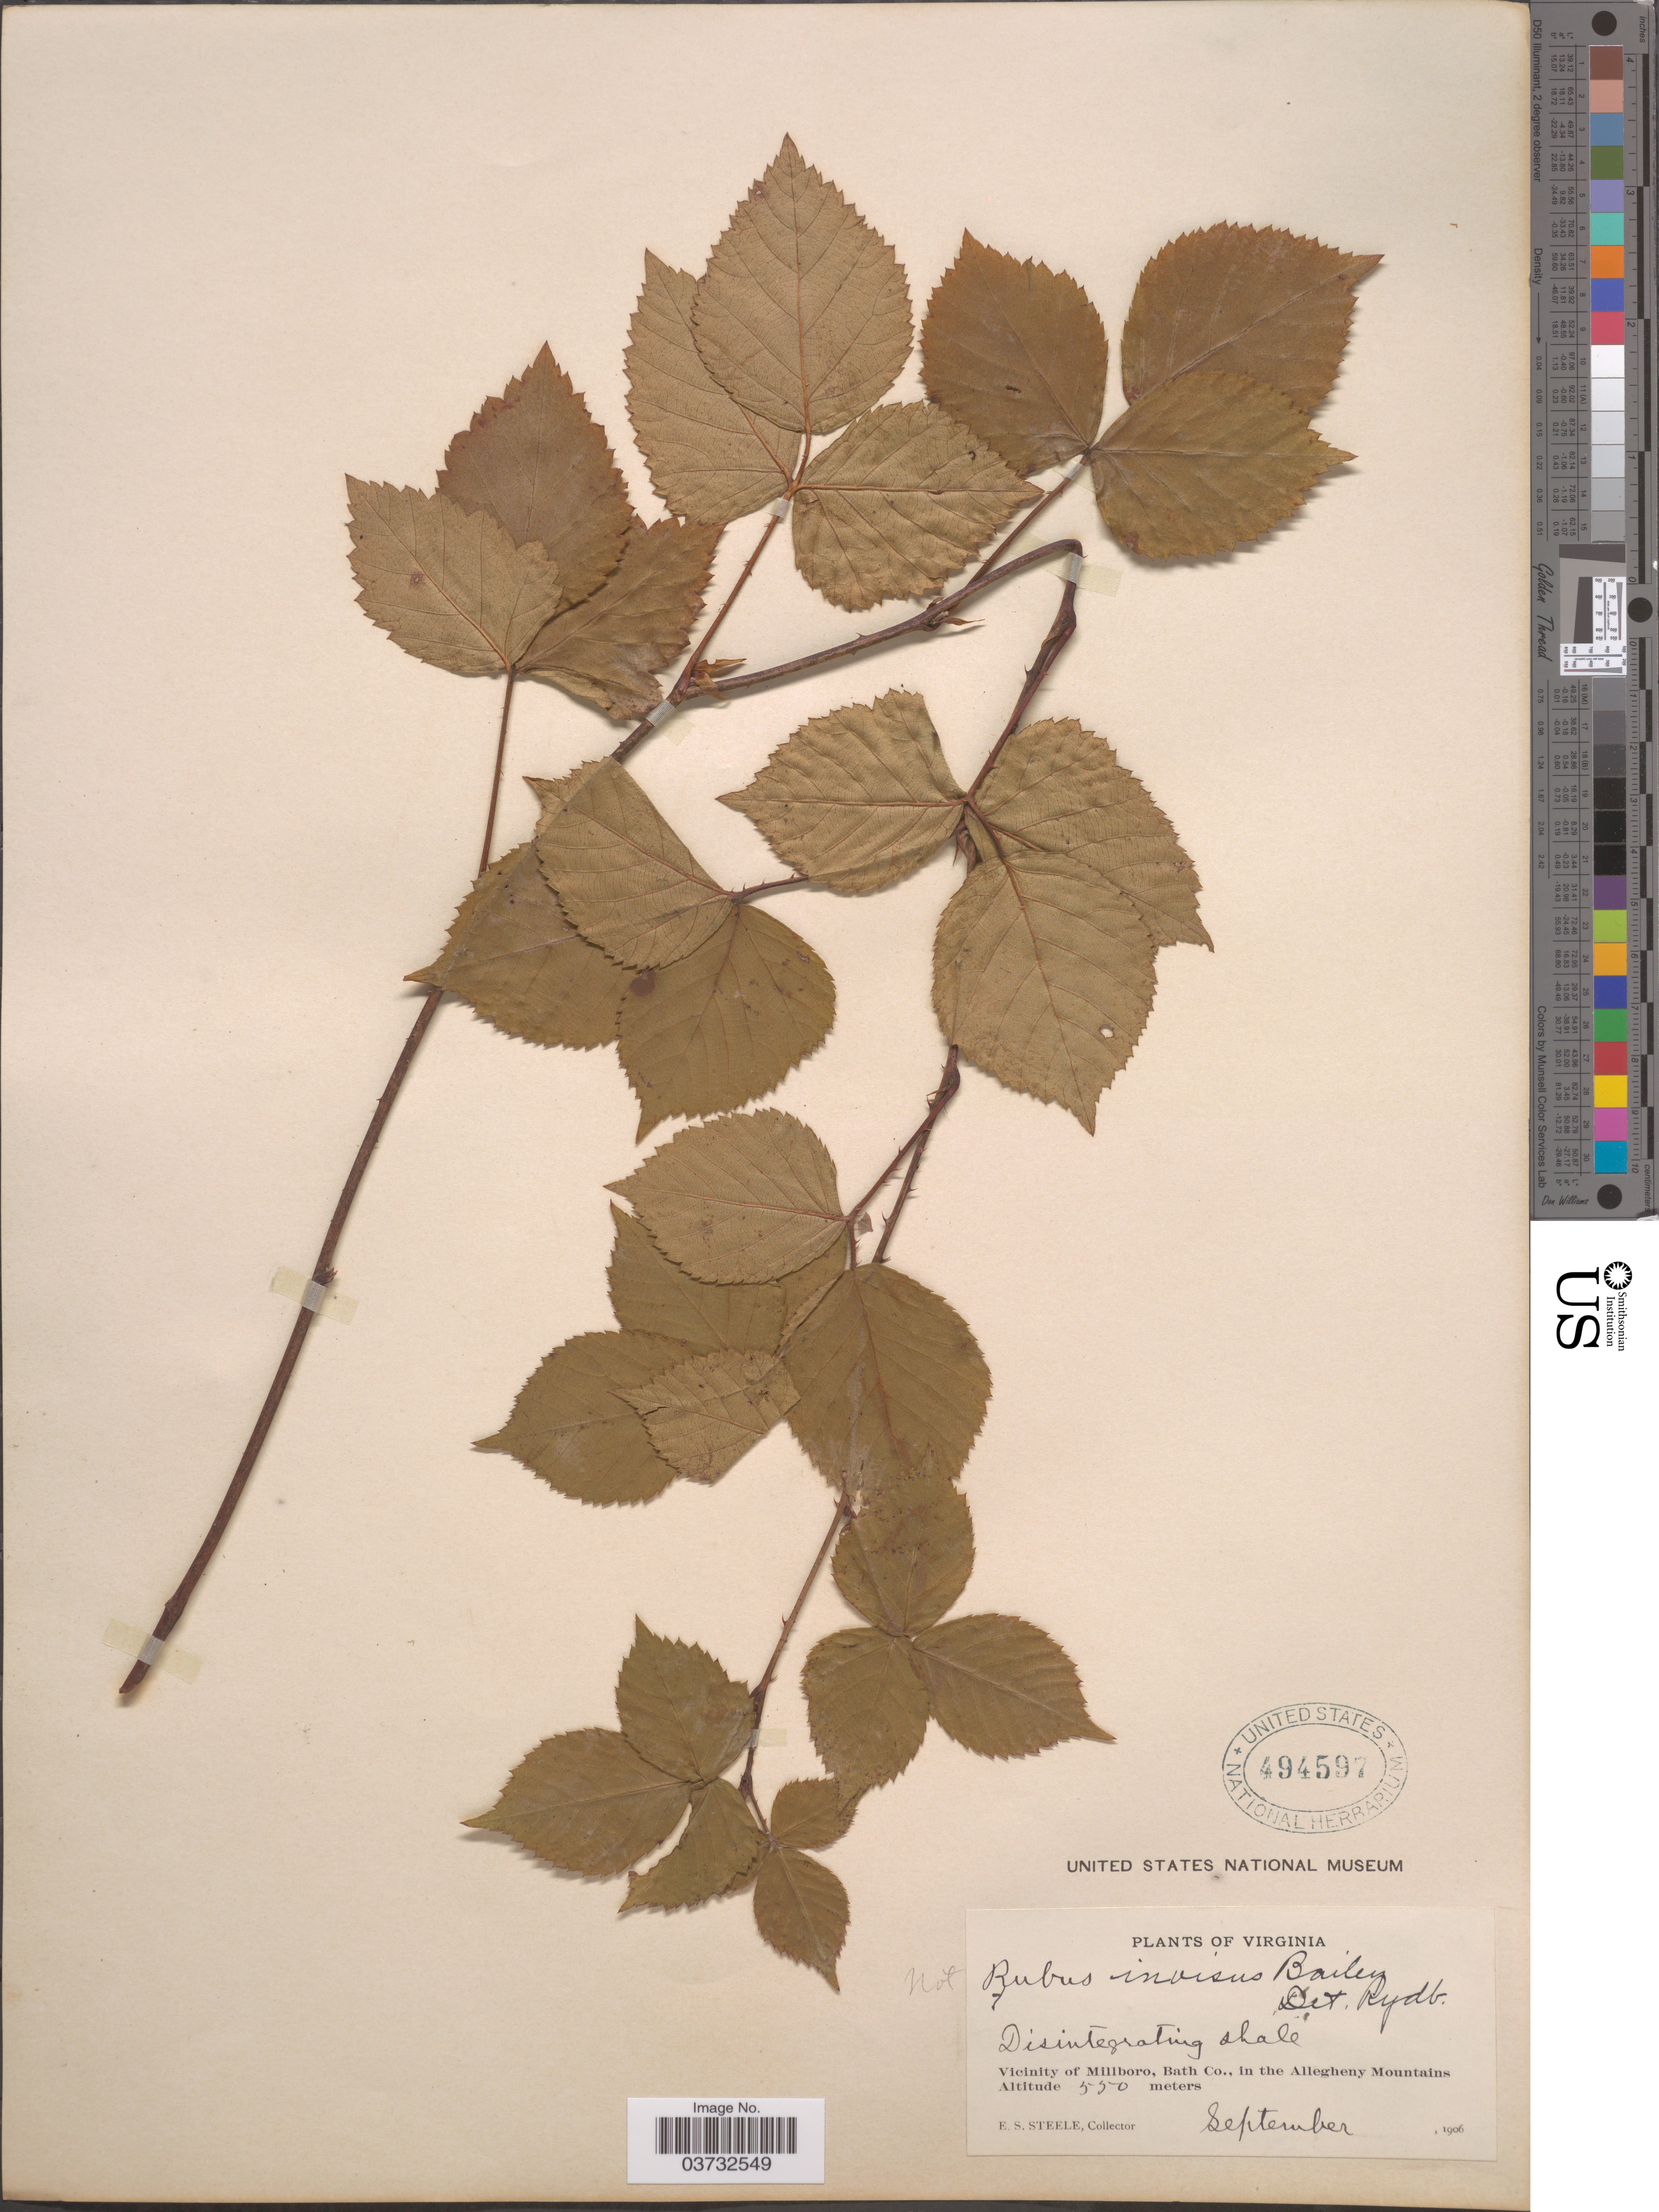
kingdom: Plantae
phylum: Tracheophyta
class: Magnoliopsida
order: Rosales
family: Rosaceae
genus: Rubus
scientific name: Rubus sp.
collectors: E. Steele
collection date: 1906-09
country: United States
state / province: Virginia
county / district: Bath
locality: Vicinity of Millboro, Bath Co., in the Allegheny Mountains.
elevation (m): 550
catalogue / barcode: US 494597